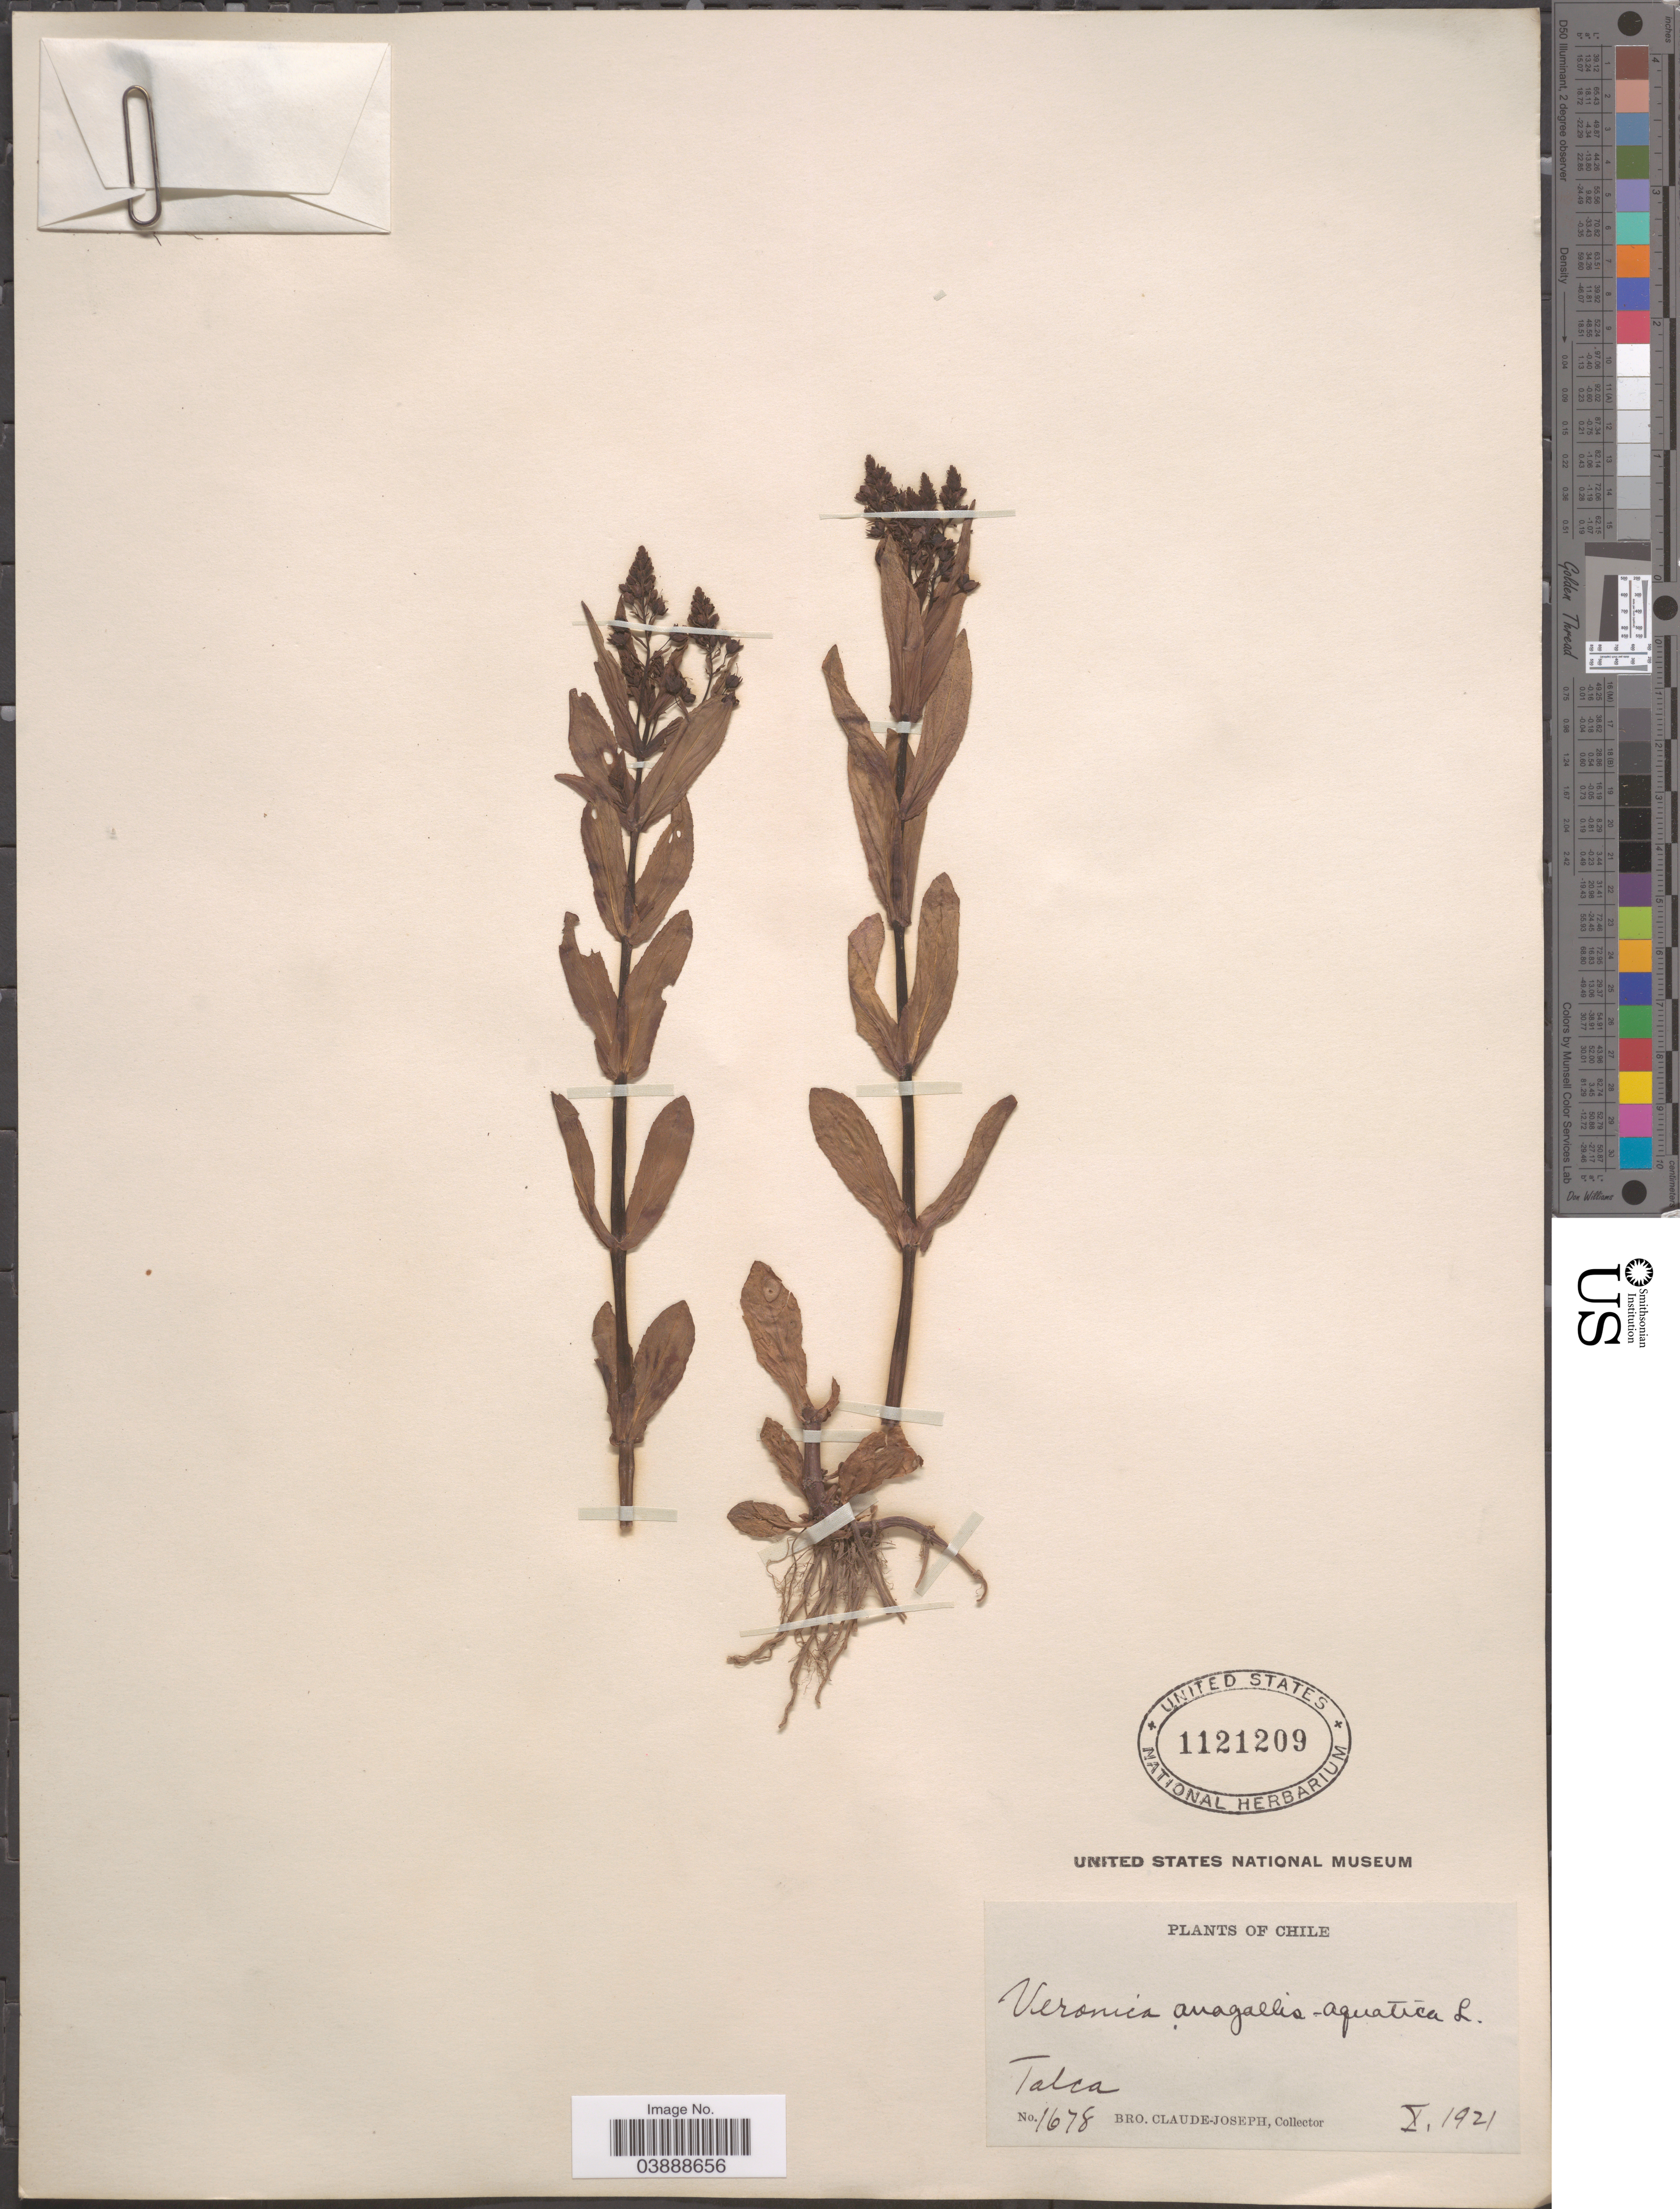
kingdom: Plantae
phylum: Tracheophyta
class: Magnoliopsida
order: Lamiales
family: Plantaginaceae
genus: Veronica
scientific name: Veronica anagallis-aquatica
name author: L.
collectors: Bro. Claude-Joseph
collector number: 1678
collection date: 1921-10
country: Chile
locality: Talca.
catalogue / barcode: US 1121209